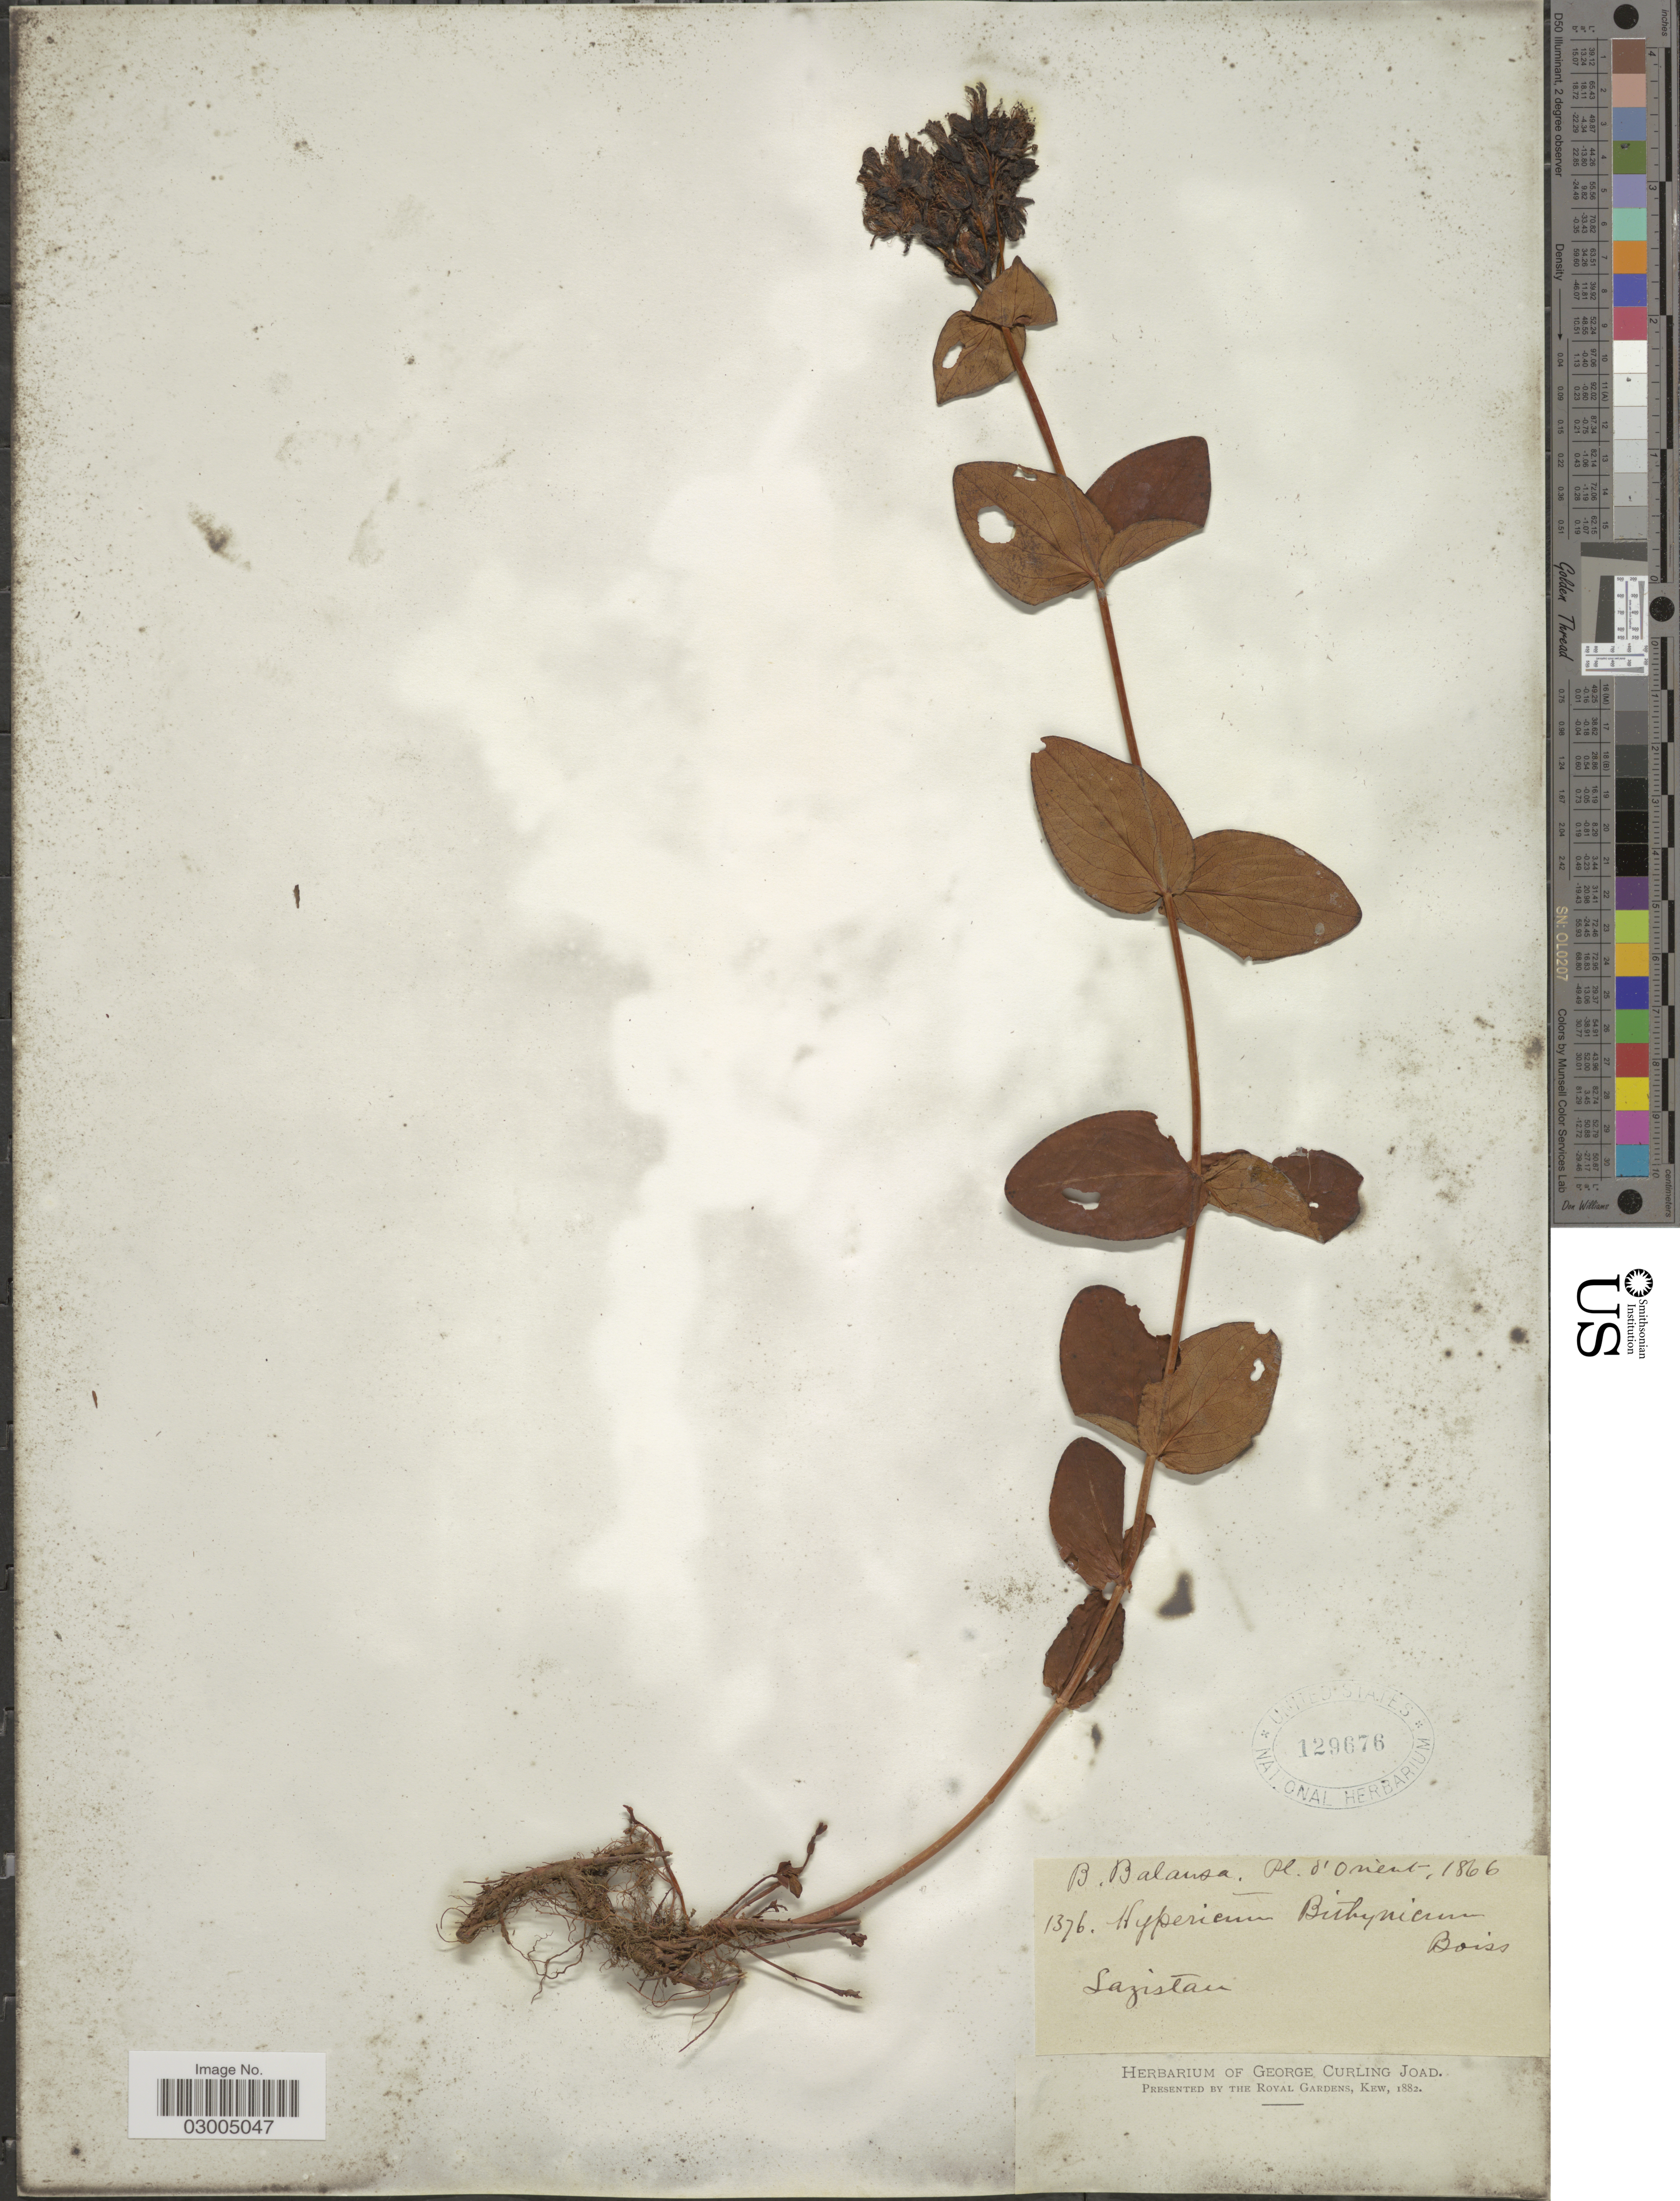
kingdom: Plantae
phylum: Tracheophyta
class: Magnoliopsida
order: Malpighiales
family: Hypericaceae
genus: Hypericum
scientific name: Hypericum bithynicum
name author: Boiss.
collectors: B. Balansa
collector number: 1376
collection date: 1866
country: Turkey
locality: D'Orient. Lazistan.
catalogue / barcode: US 129676